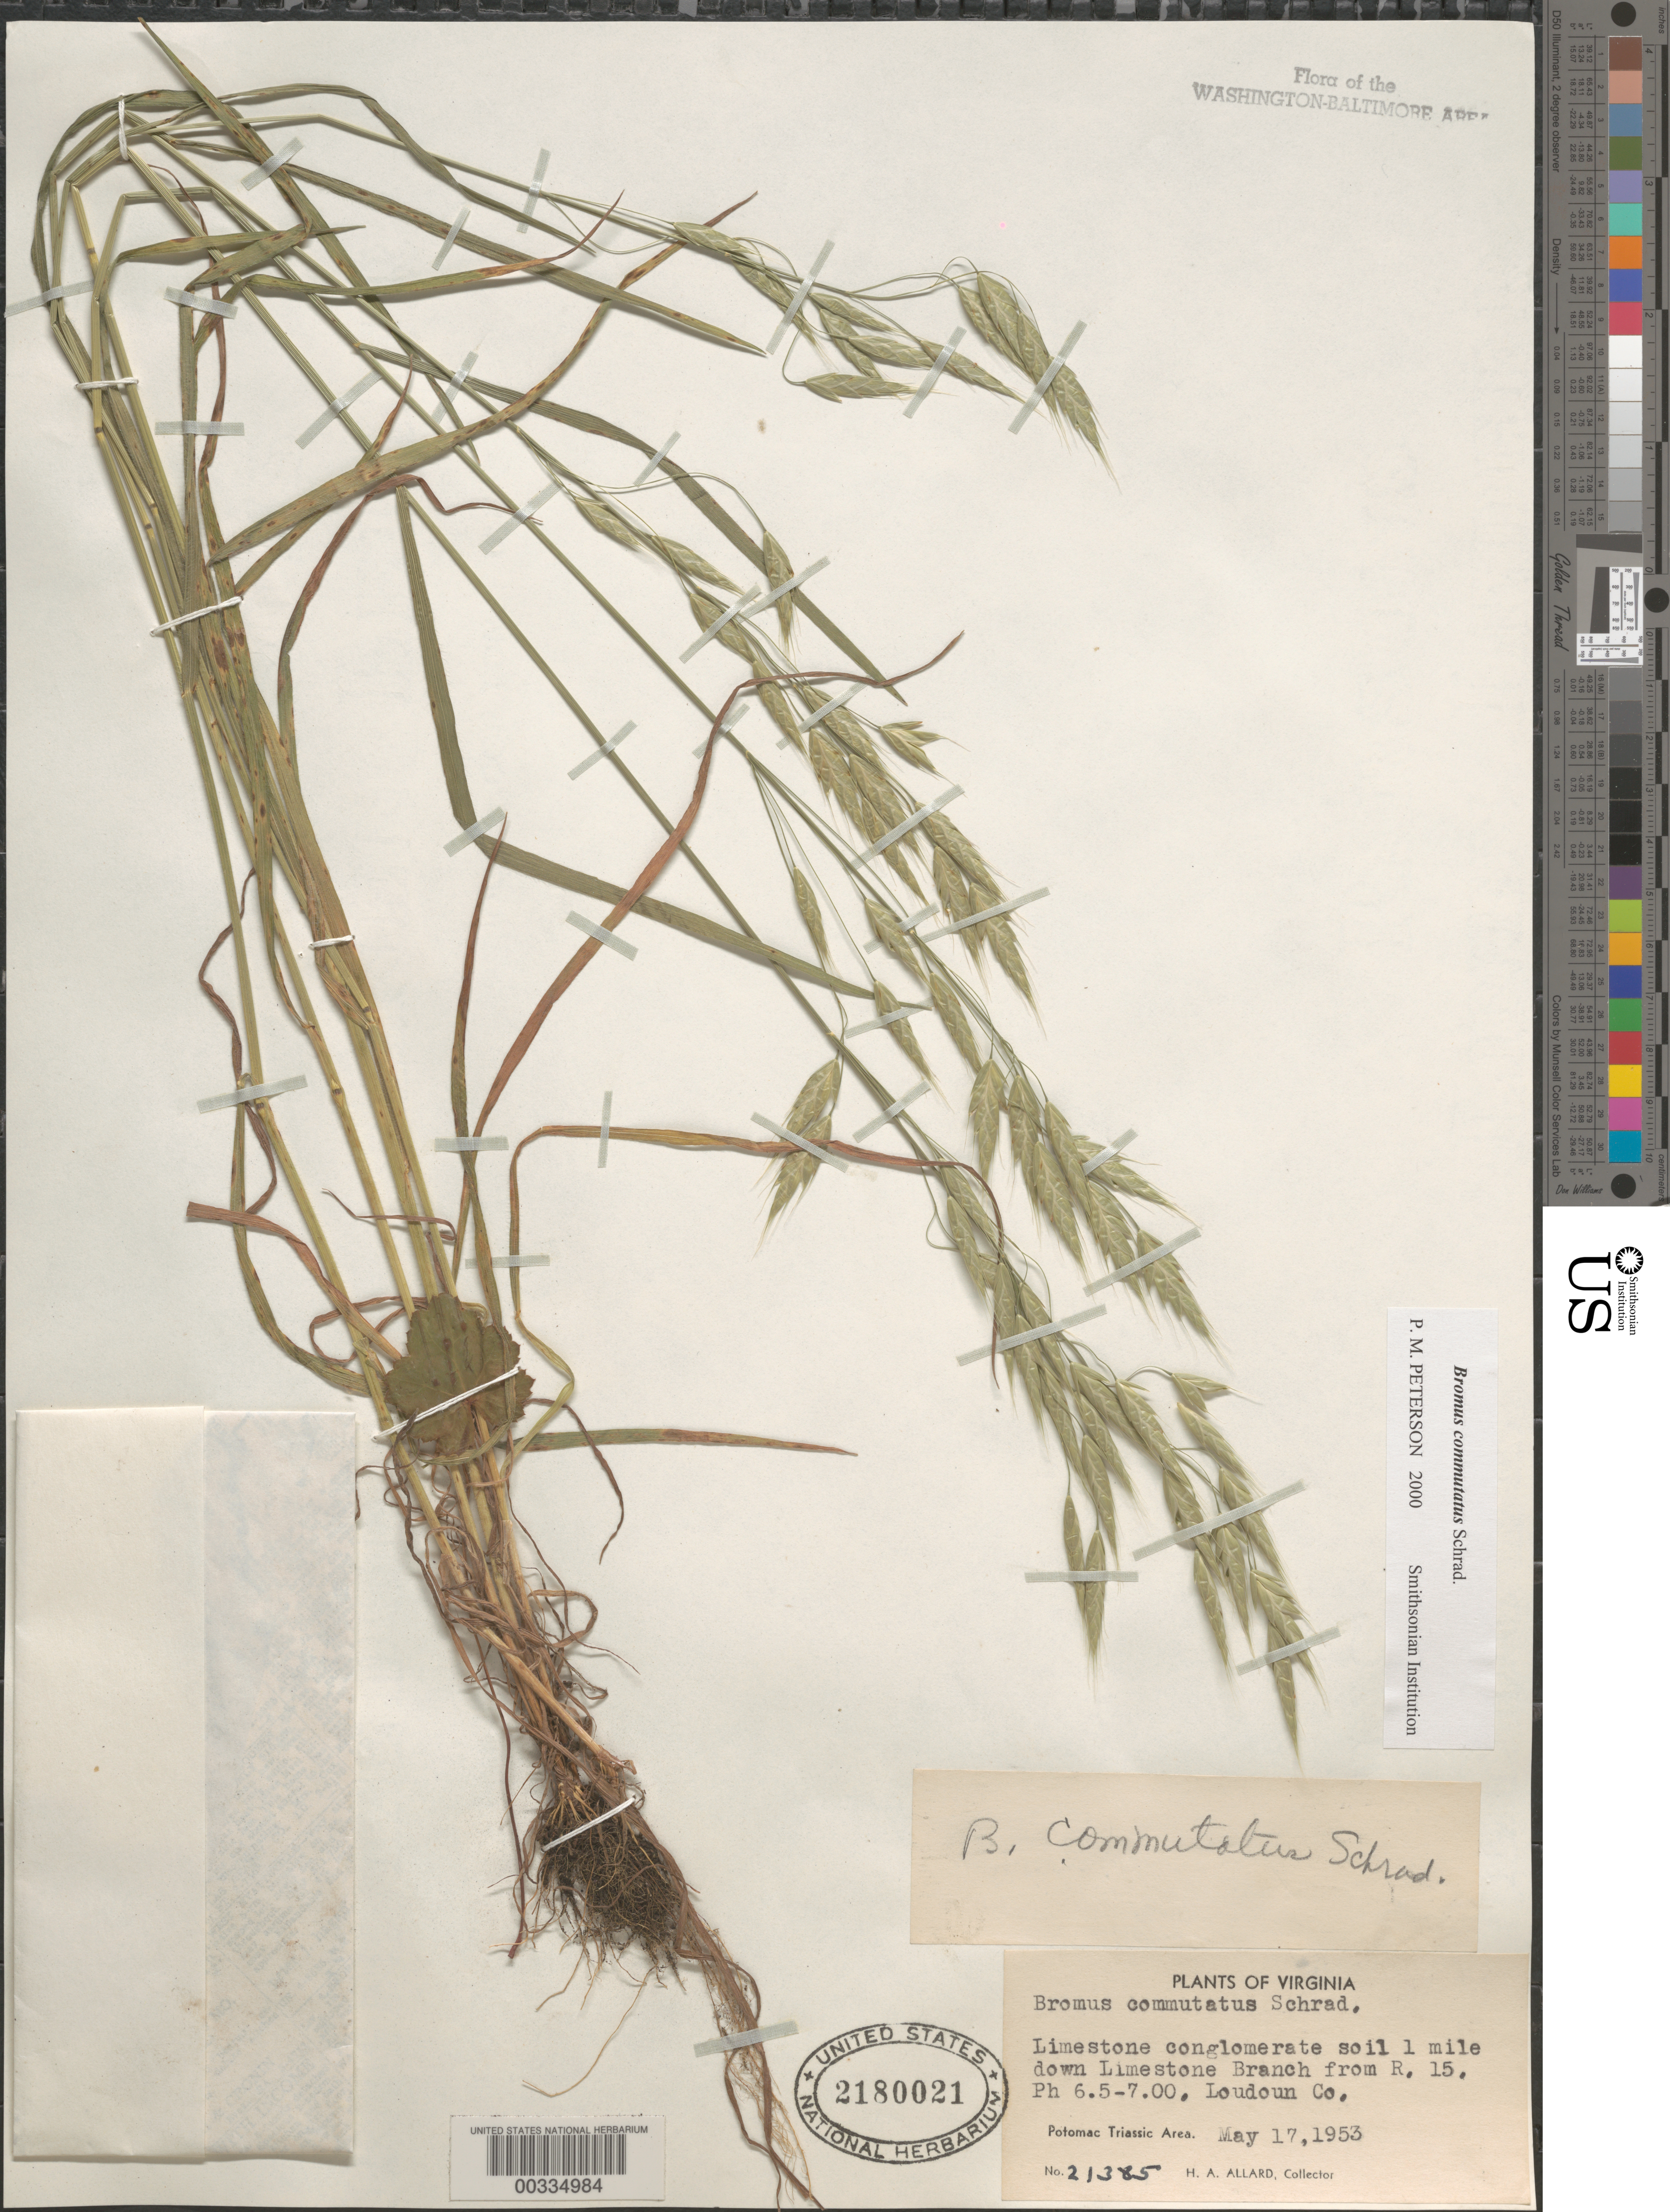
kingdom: Plantae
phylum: Tracheophyta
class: Liliopsida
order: Poales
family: Poaceae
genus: Bromus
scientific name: Bromus commutatus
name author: Schrad.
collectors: H. A. Allard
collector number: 21385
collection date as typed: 17 May 1953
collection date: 1953-05-17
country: United States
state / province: Virginia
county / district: Loudoun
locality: Downstream from Route 15 on Limestone Branch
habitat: Limestone conglomerate soil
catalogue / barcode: US 2180021